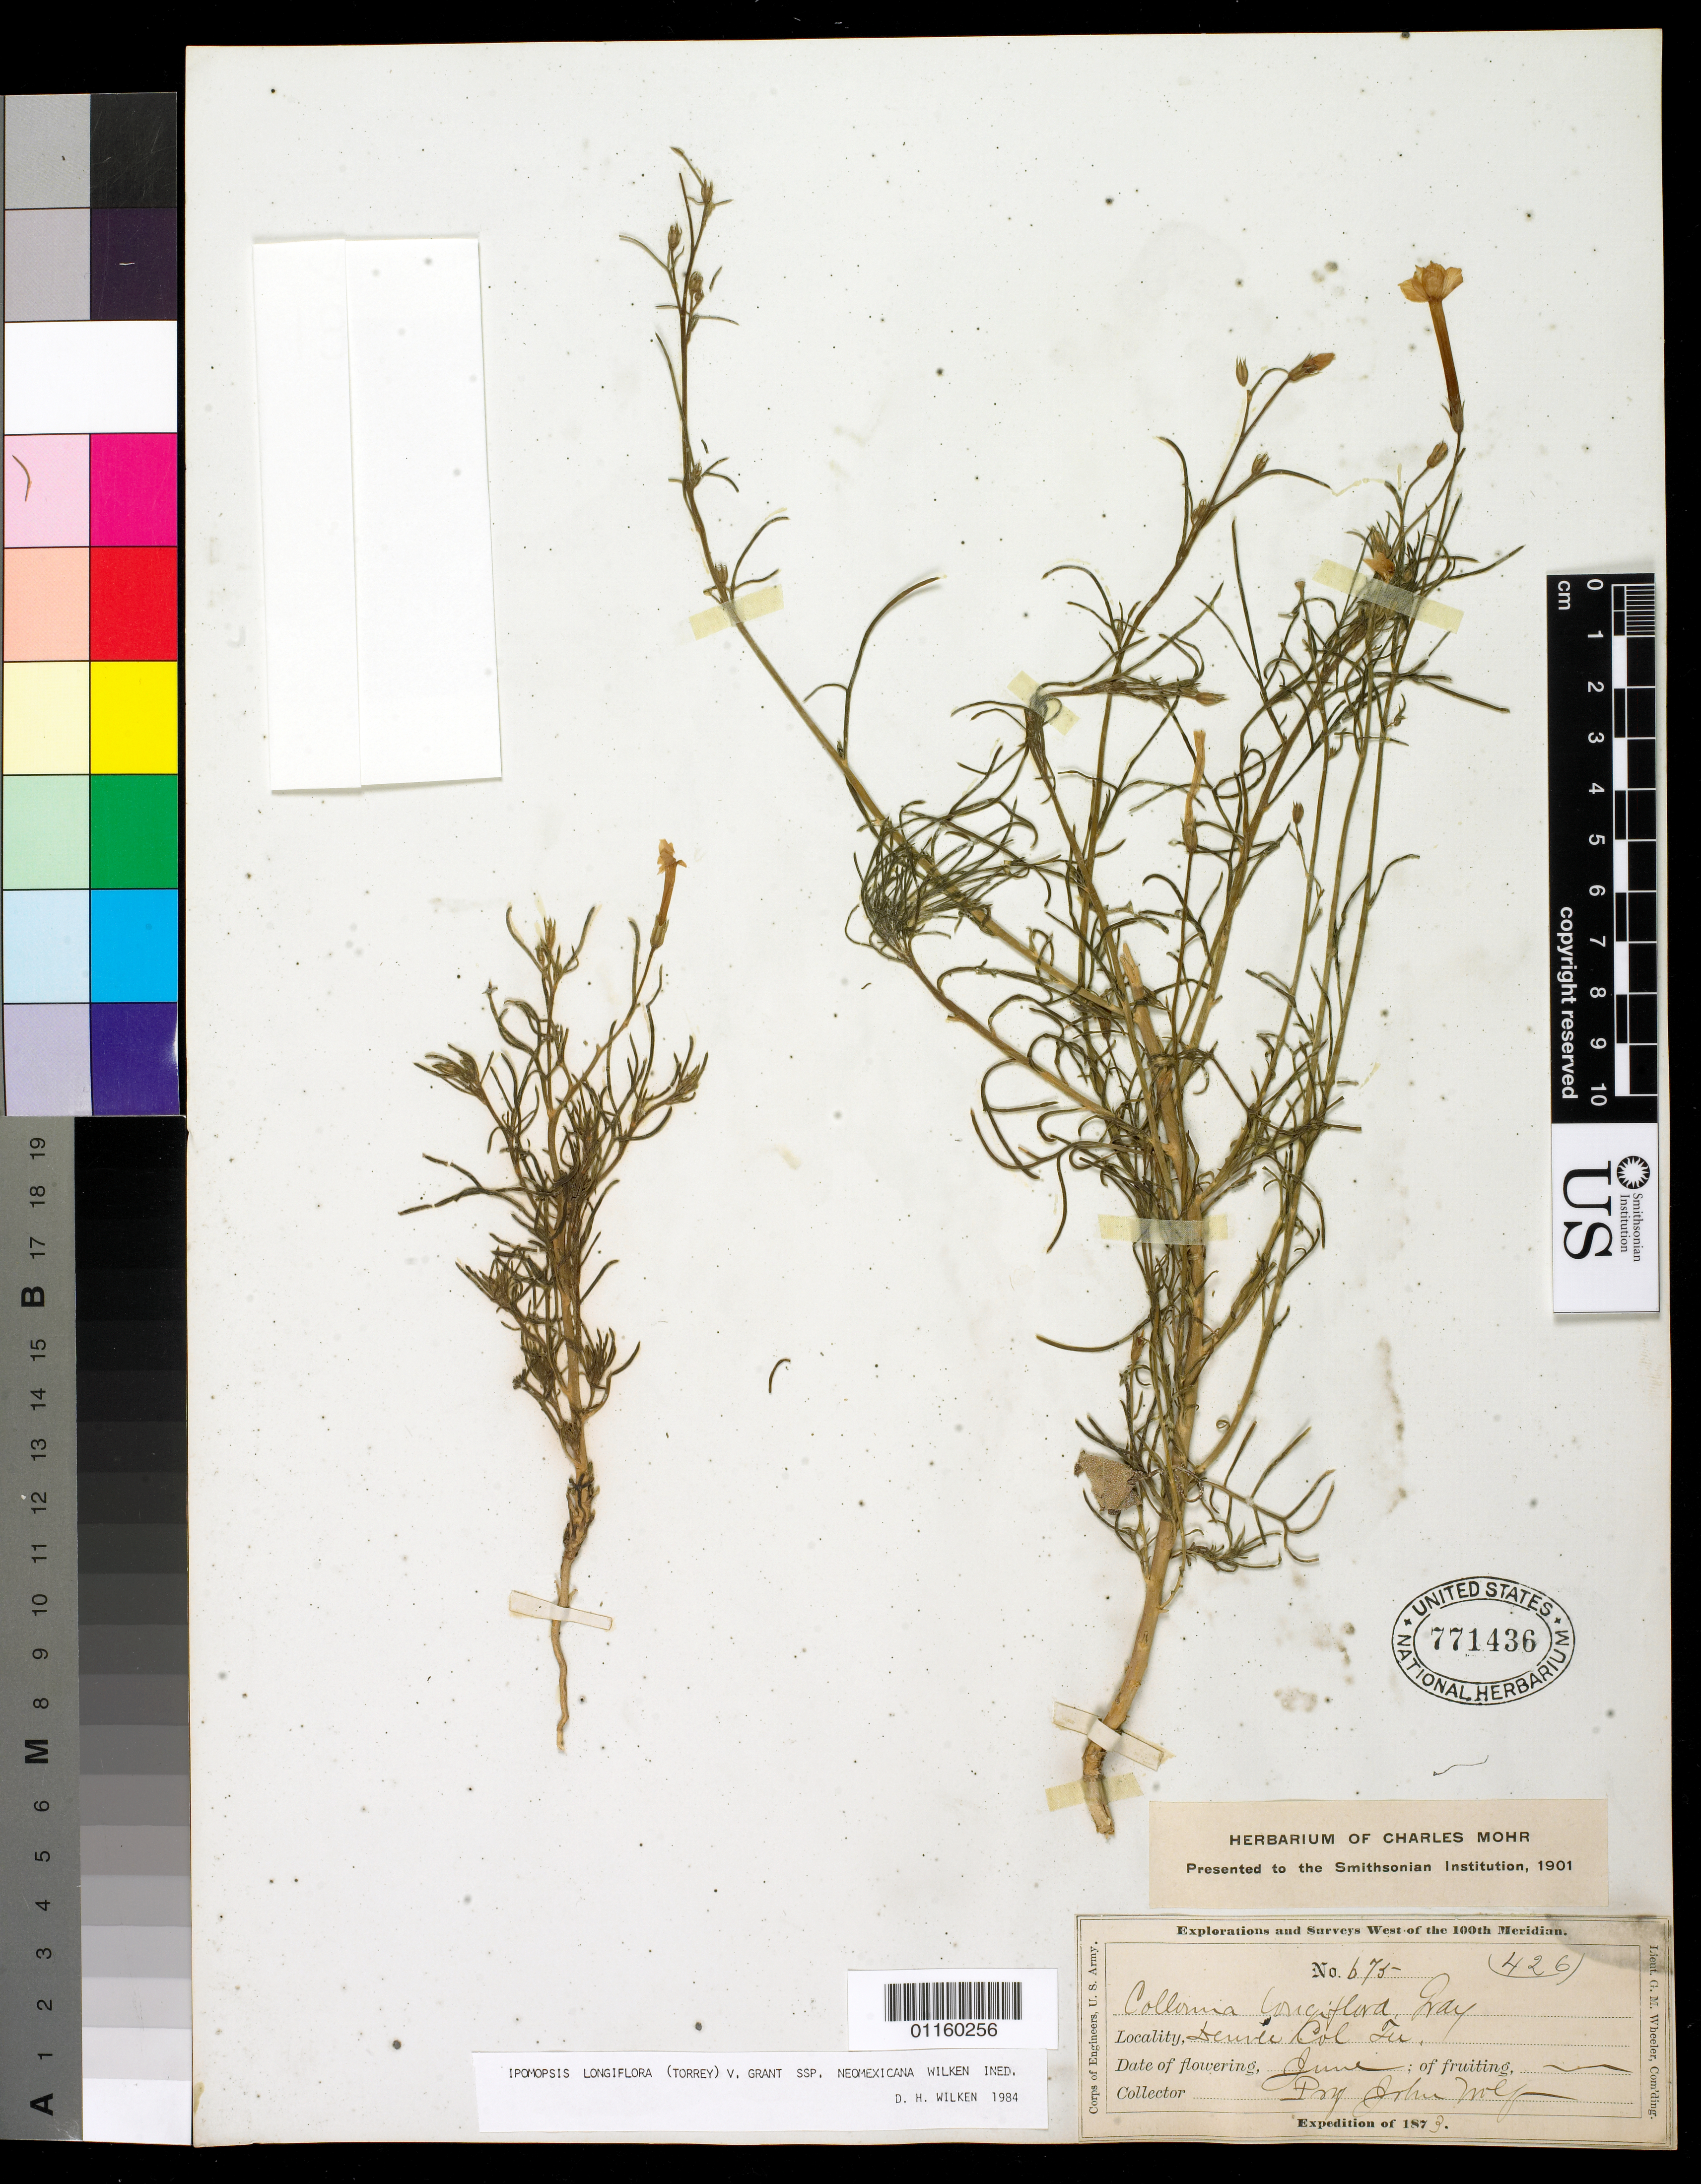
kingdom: Plantae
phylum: Tracheophyta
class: Magnoliopsida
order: Ericales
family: Polemoniaceae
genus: Ipomopsis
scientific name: Ipomopsis longiflora subsp. neomexicana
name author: (Torr.) V.E. Grant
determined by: Wilken, Dieter H.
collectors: J. Wolf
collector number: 675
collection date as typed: Jun 1873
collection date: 1873-06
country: United States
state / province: Colorado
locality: Denver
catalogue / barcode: US 771436